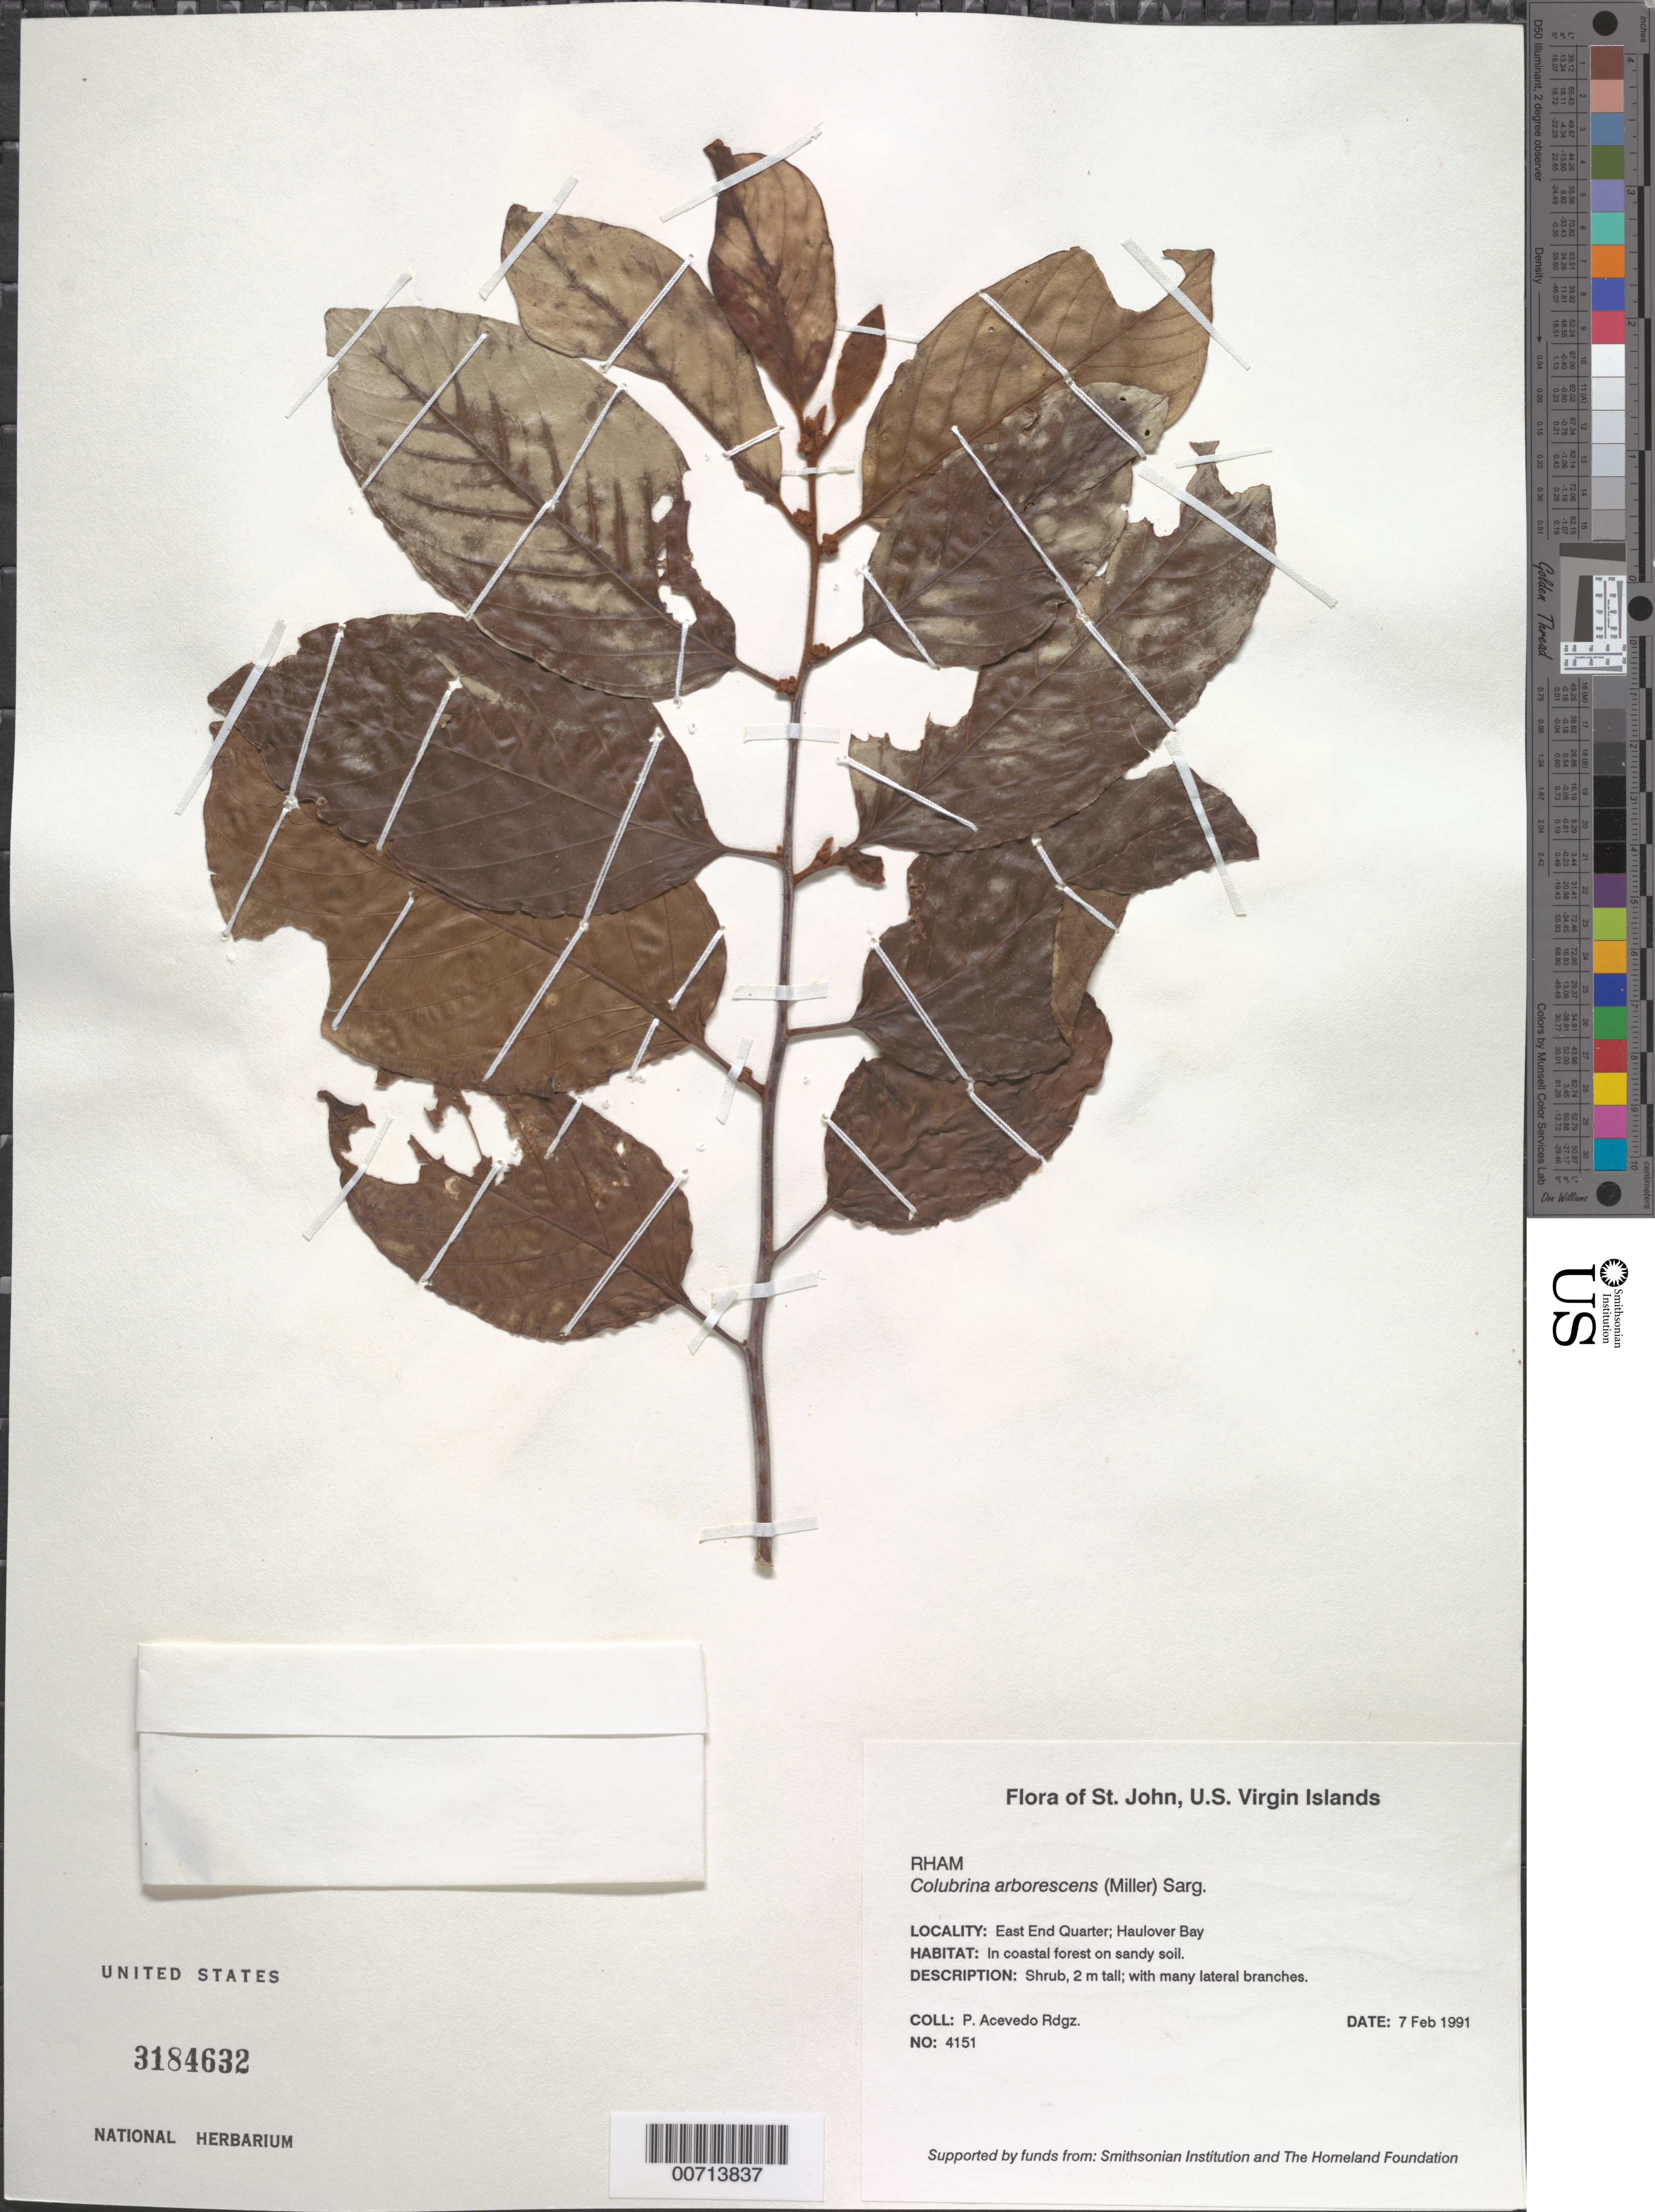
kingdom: Plantae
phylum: Tracheophyta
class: Magnoliopsida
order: Rosales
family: Rhamnaceae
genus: Colubrina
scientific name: Colubrina arborescens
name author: (Mill.) Sarg.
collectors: P. Acevedo-Rodr.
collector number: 4151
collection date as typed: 07 Feb 1991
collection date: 1991-02-07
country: U.S. Virgin Islands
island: St. John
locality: East End Quarter; Haulover Bay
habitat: In coastal forest on sandy soil.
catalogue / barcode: US 3184632